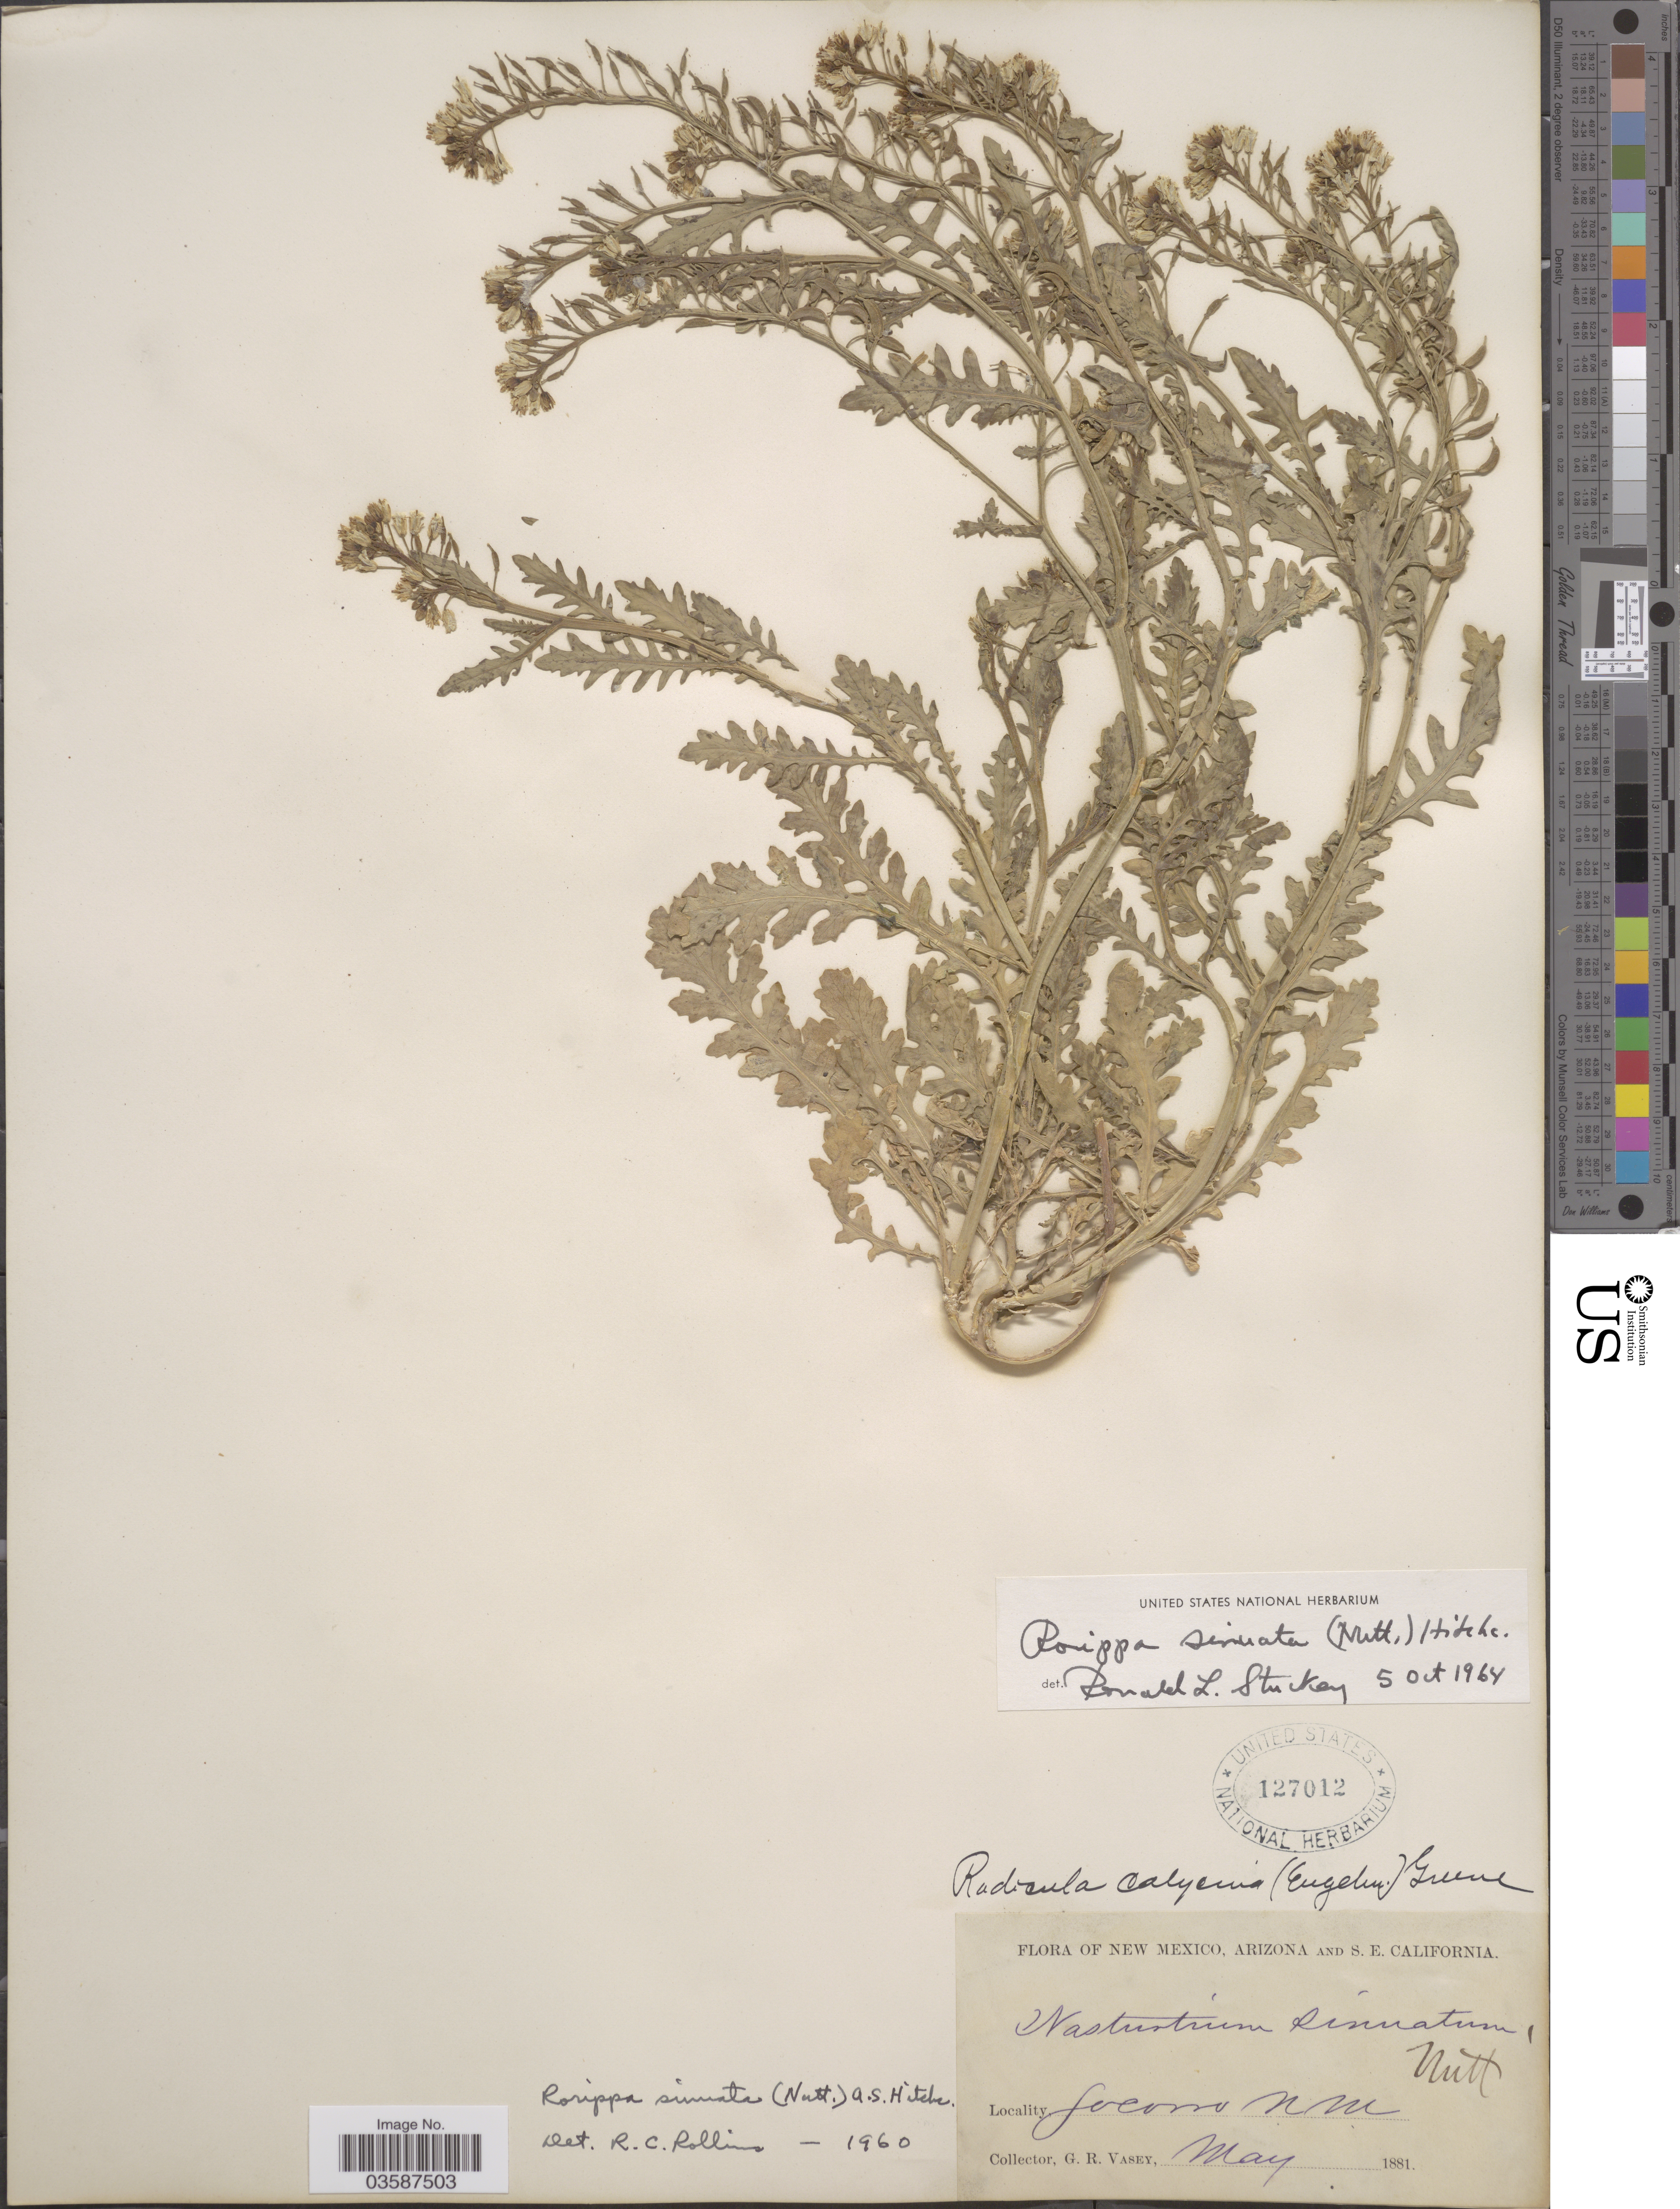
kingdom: Plantae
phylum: Tracheophyta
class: Magnoliopsida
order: Brassicales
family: Brassicaceae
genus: Rorippa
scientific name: Rorippa sinuata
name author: (Nutt.) Hitchc.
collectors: G. R. Vasey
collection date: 1881-05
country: United States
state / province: New Mexico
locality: Socorro.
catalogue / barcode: US 127012